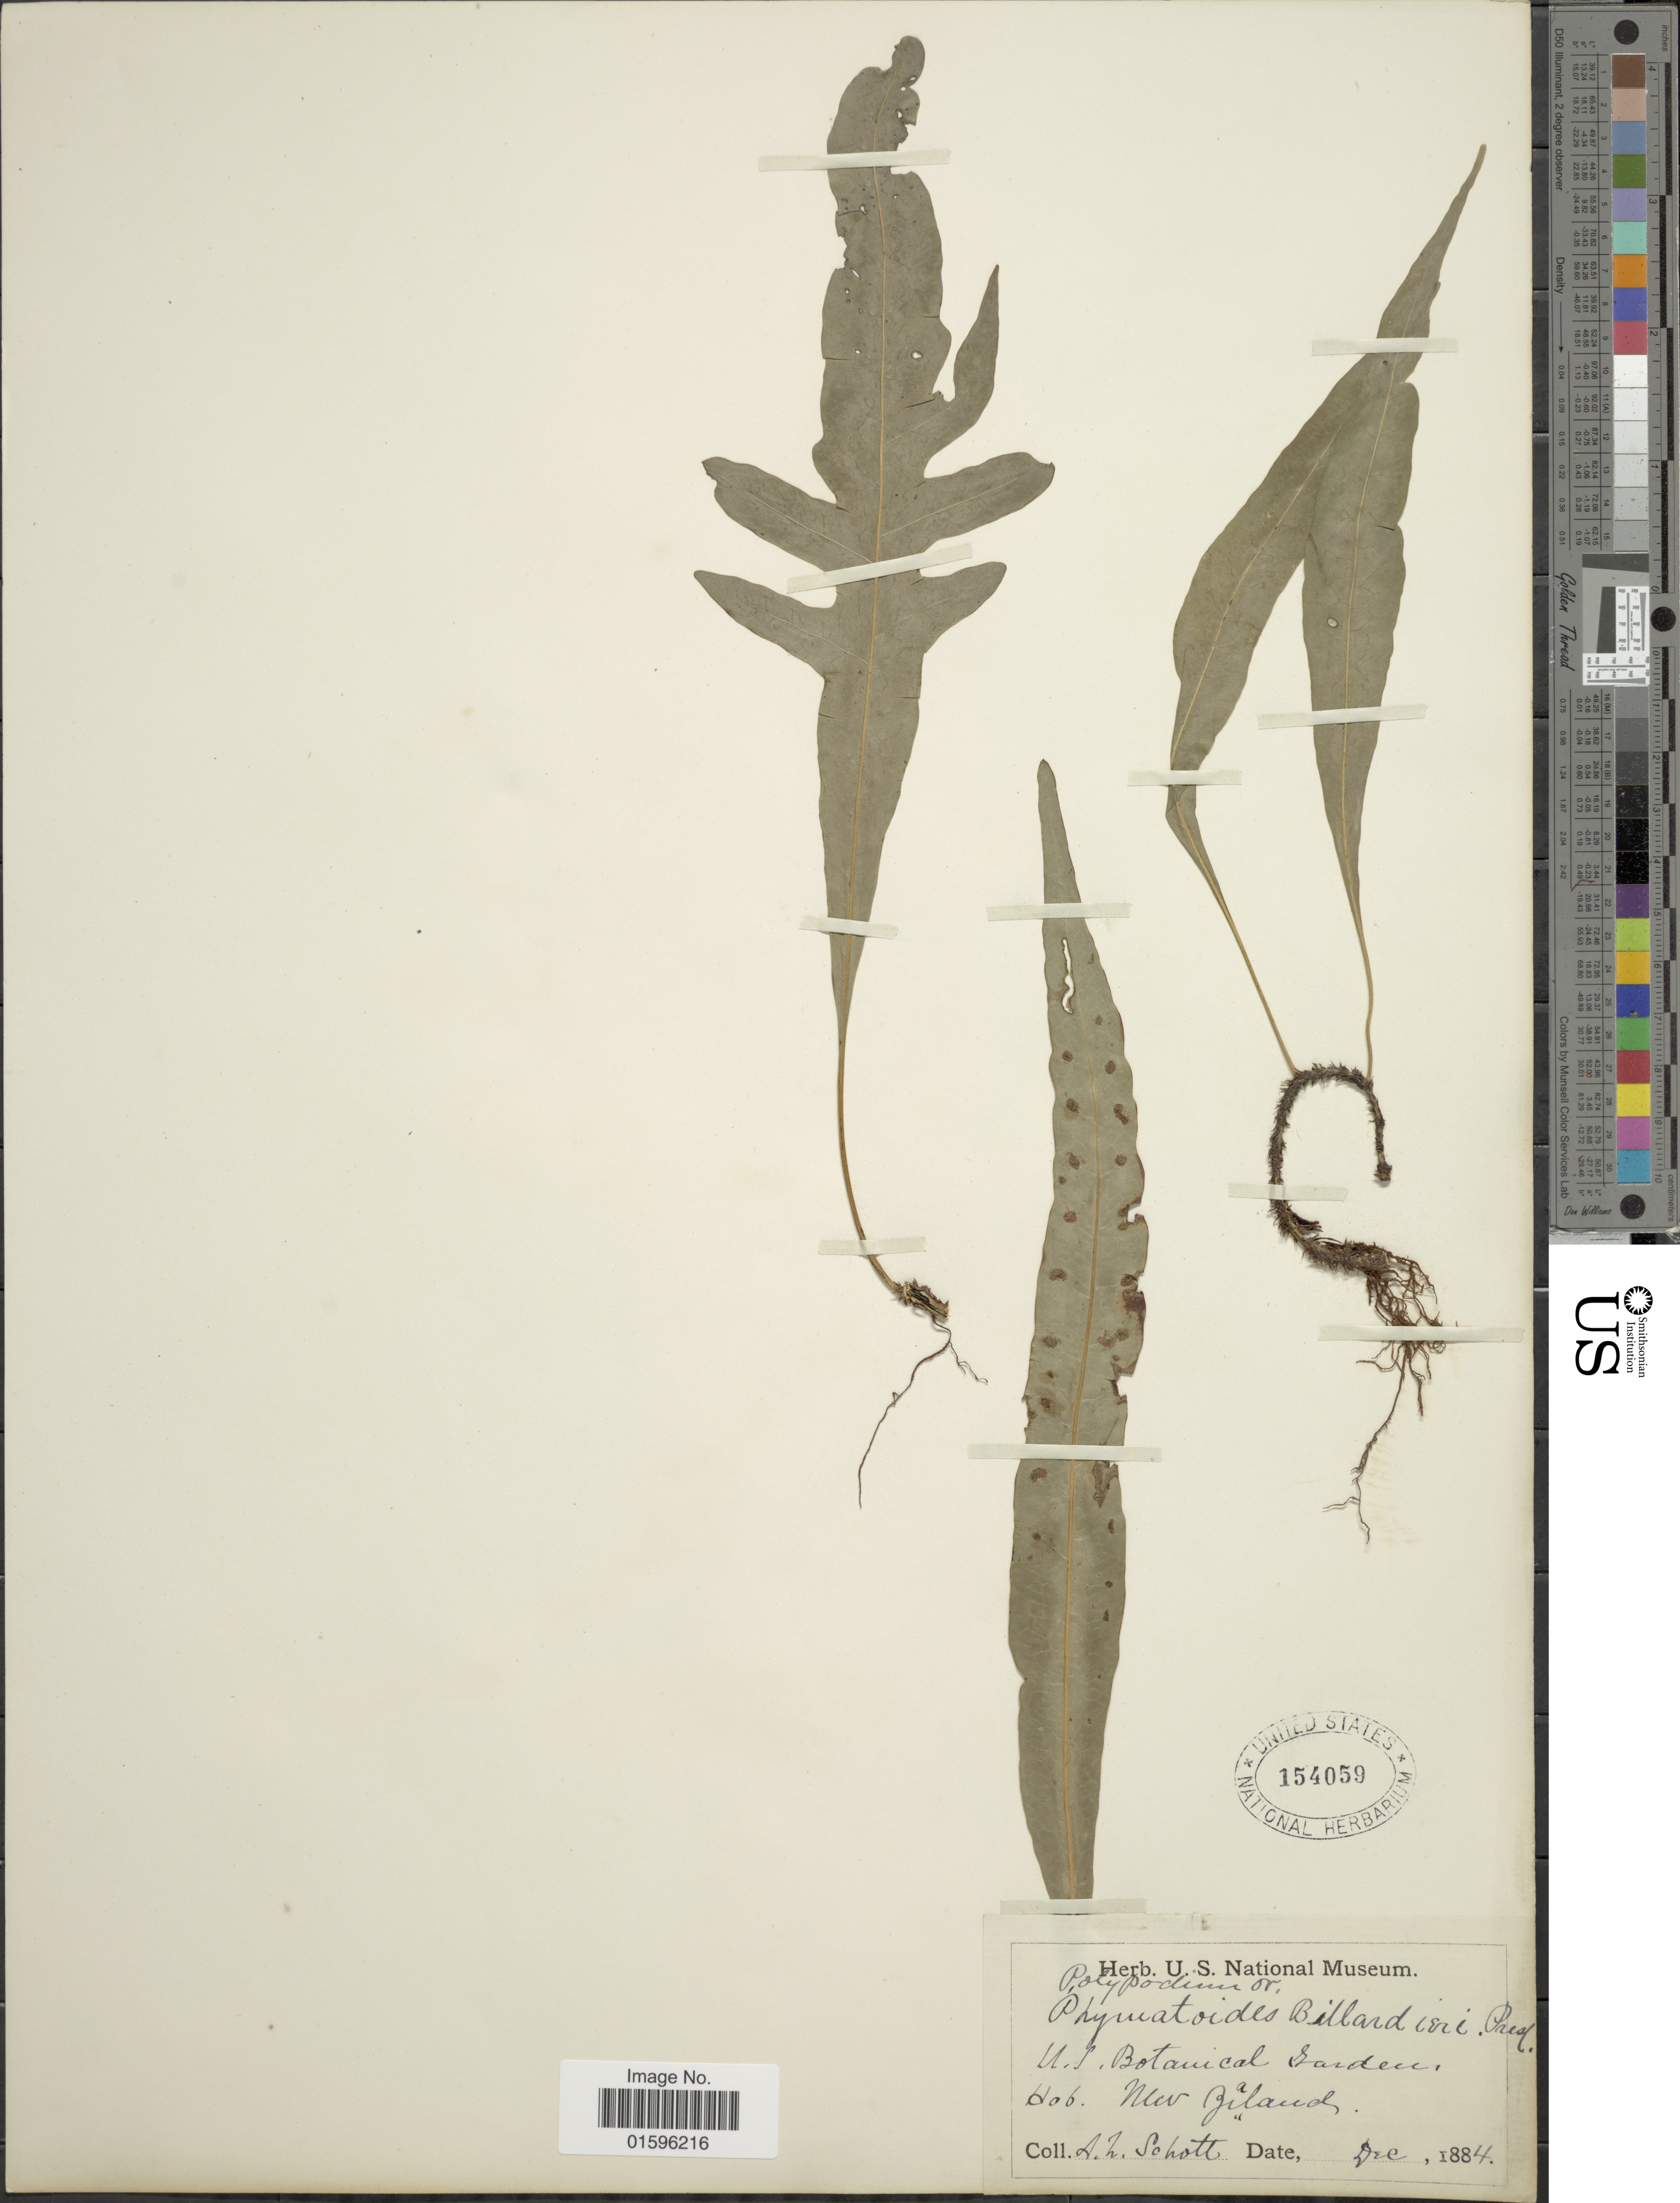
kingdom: Plantae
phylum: Tracheophyta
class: Polypodiopsida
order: Polypodiales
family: Polypodiaceae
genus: Polypodium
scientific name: Polypodium diversifolium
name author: Sw.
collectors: A. L. Schott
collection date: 1884-12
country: United States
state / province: District of Columbia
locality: U. S. Botanical Garden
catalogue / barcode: US 154059